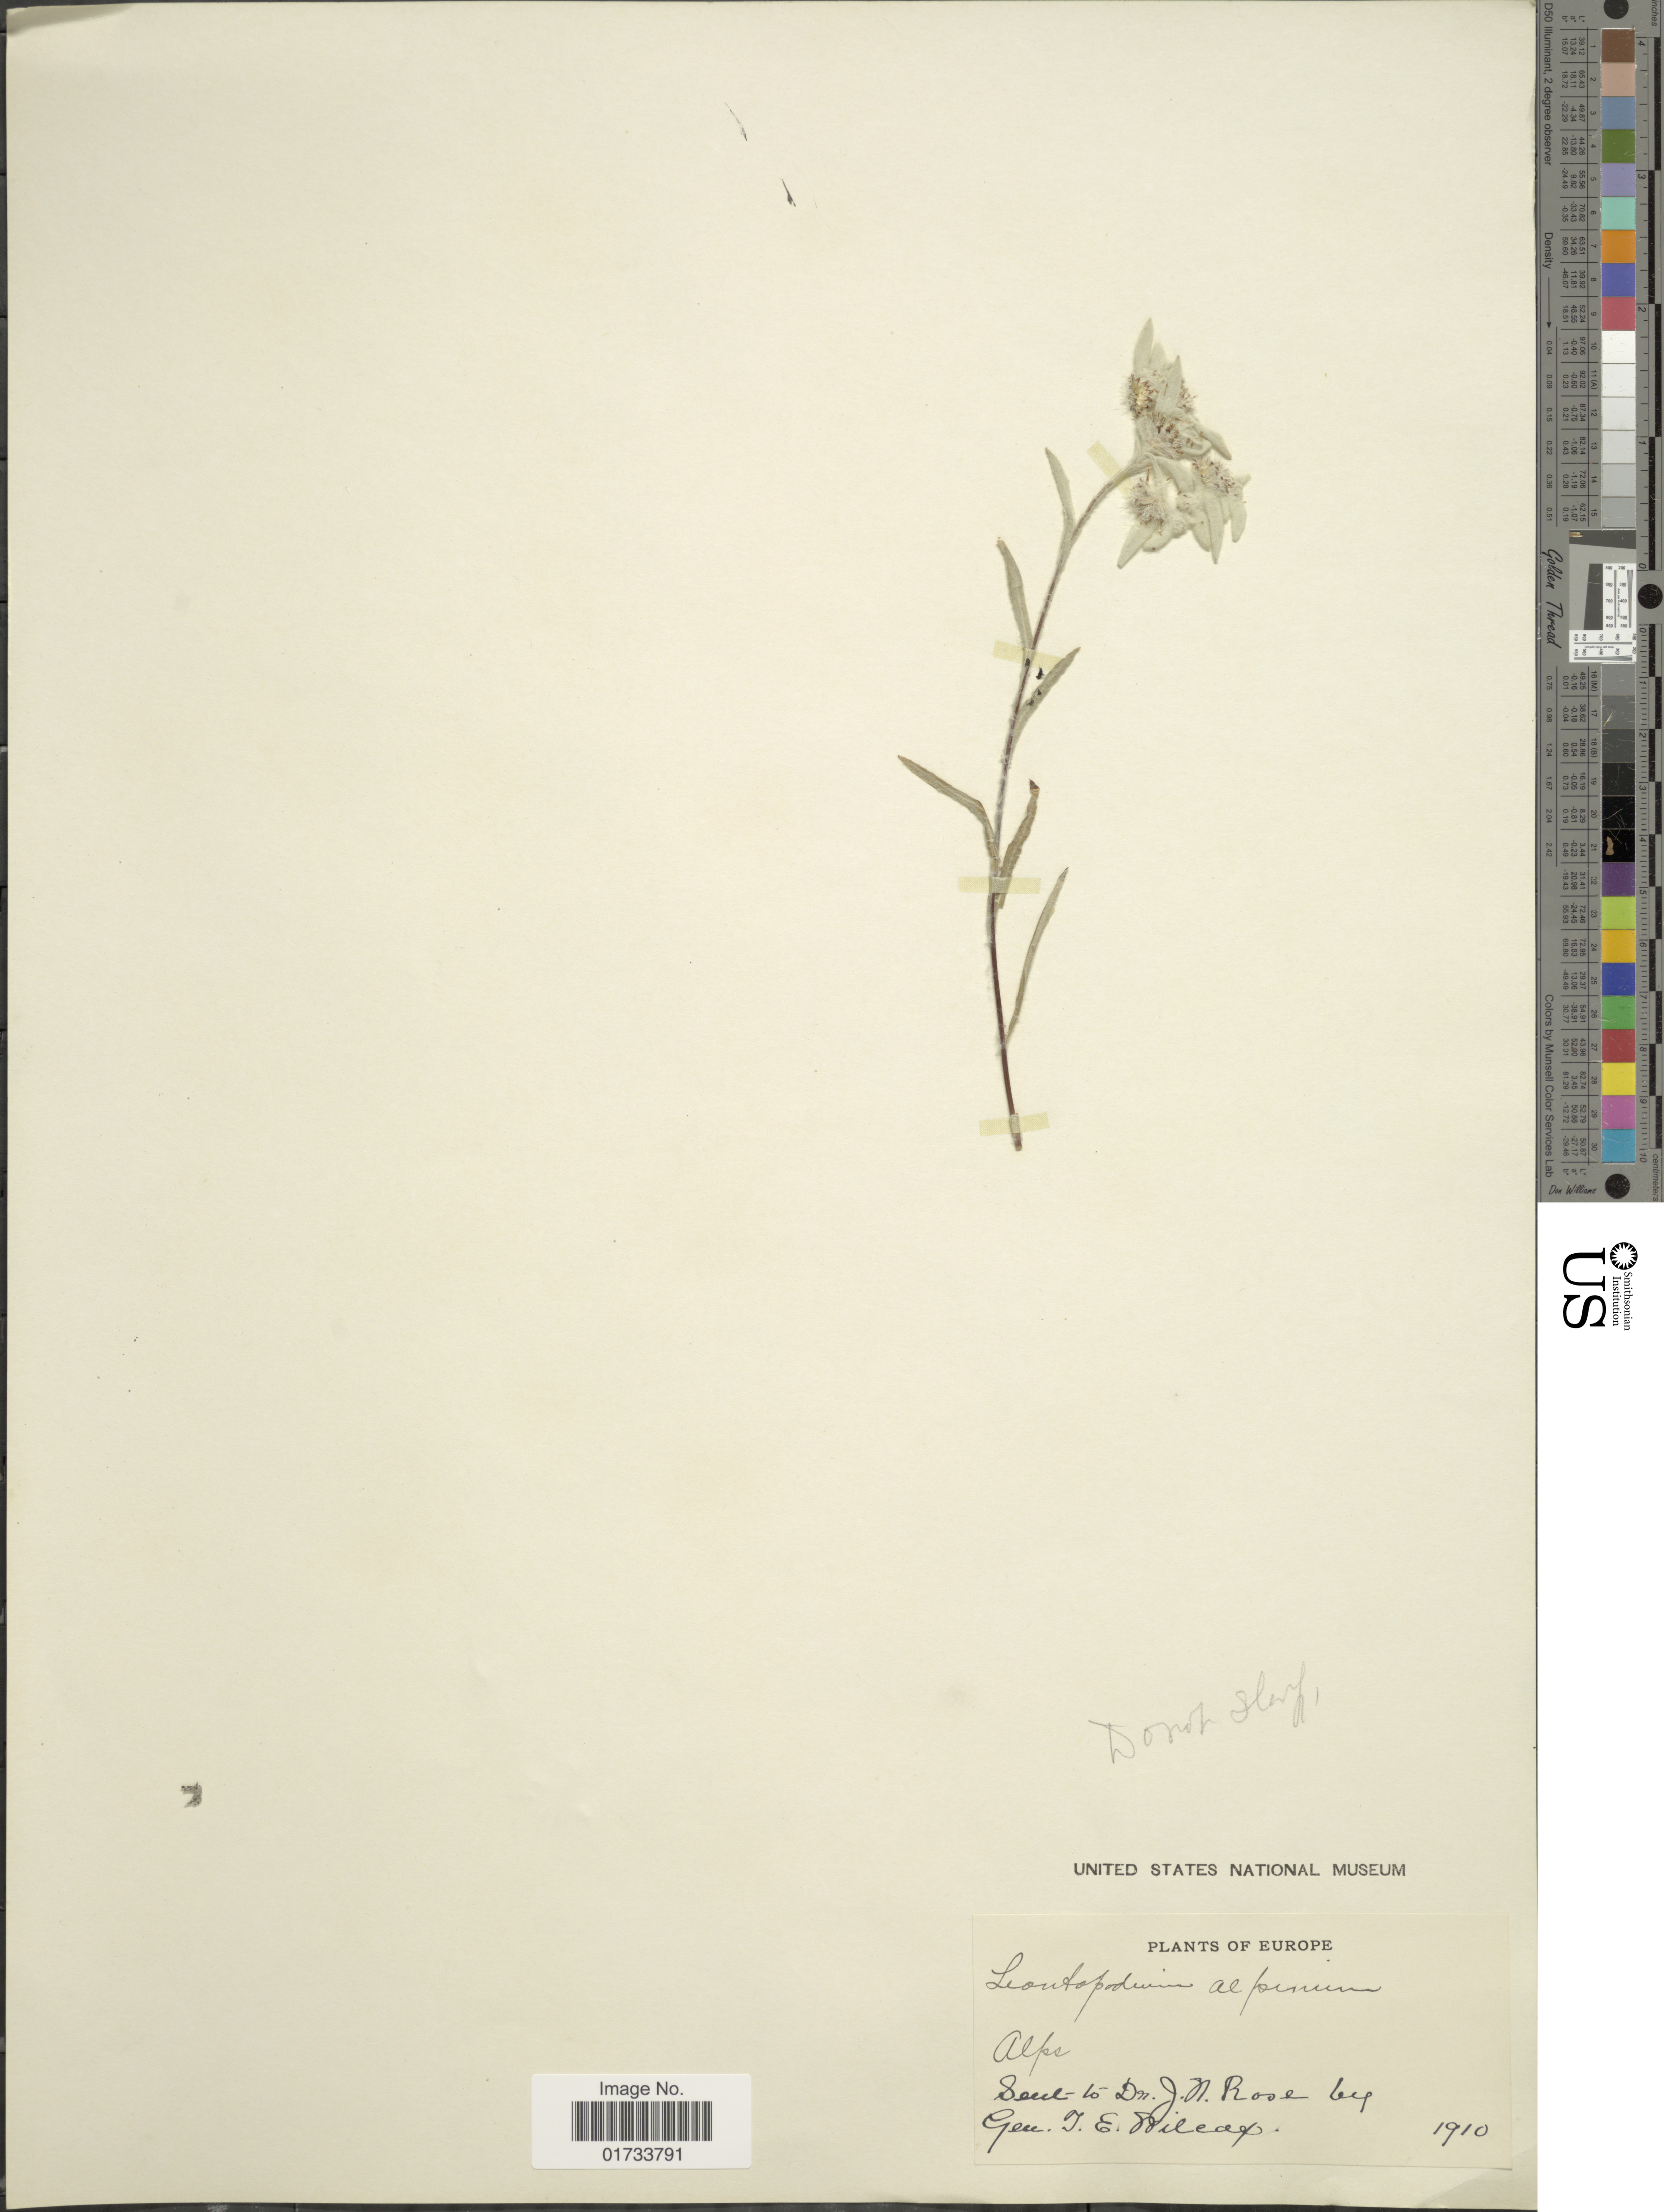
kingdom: Plantae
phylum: Tracheophyta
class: Magnoliopsida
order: Asterales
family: Asteraceae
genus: Leontopodium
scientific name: Leontopodium alpinum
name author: Cass.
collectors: J. Wileax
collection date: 1910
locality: Europe, Alps